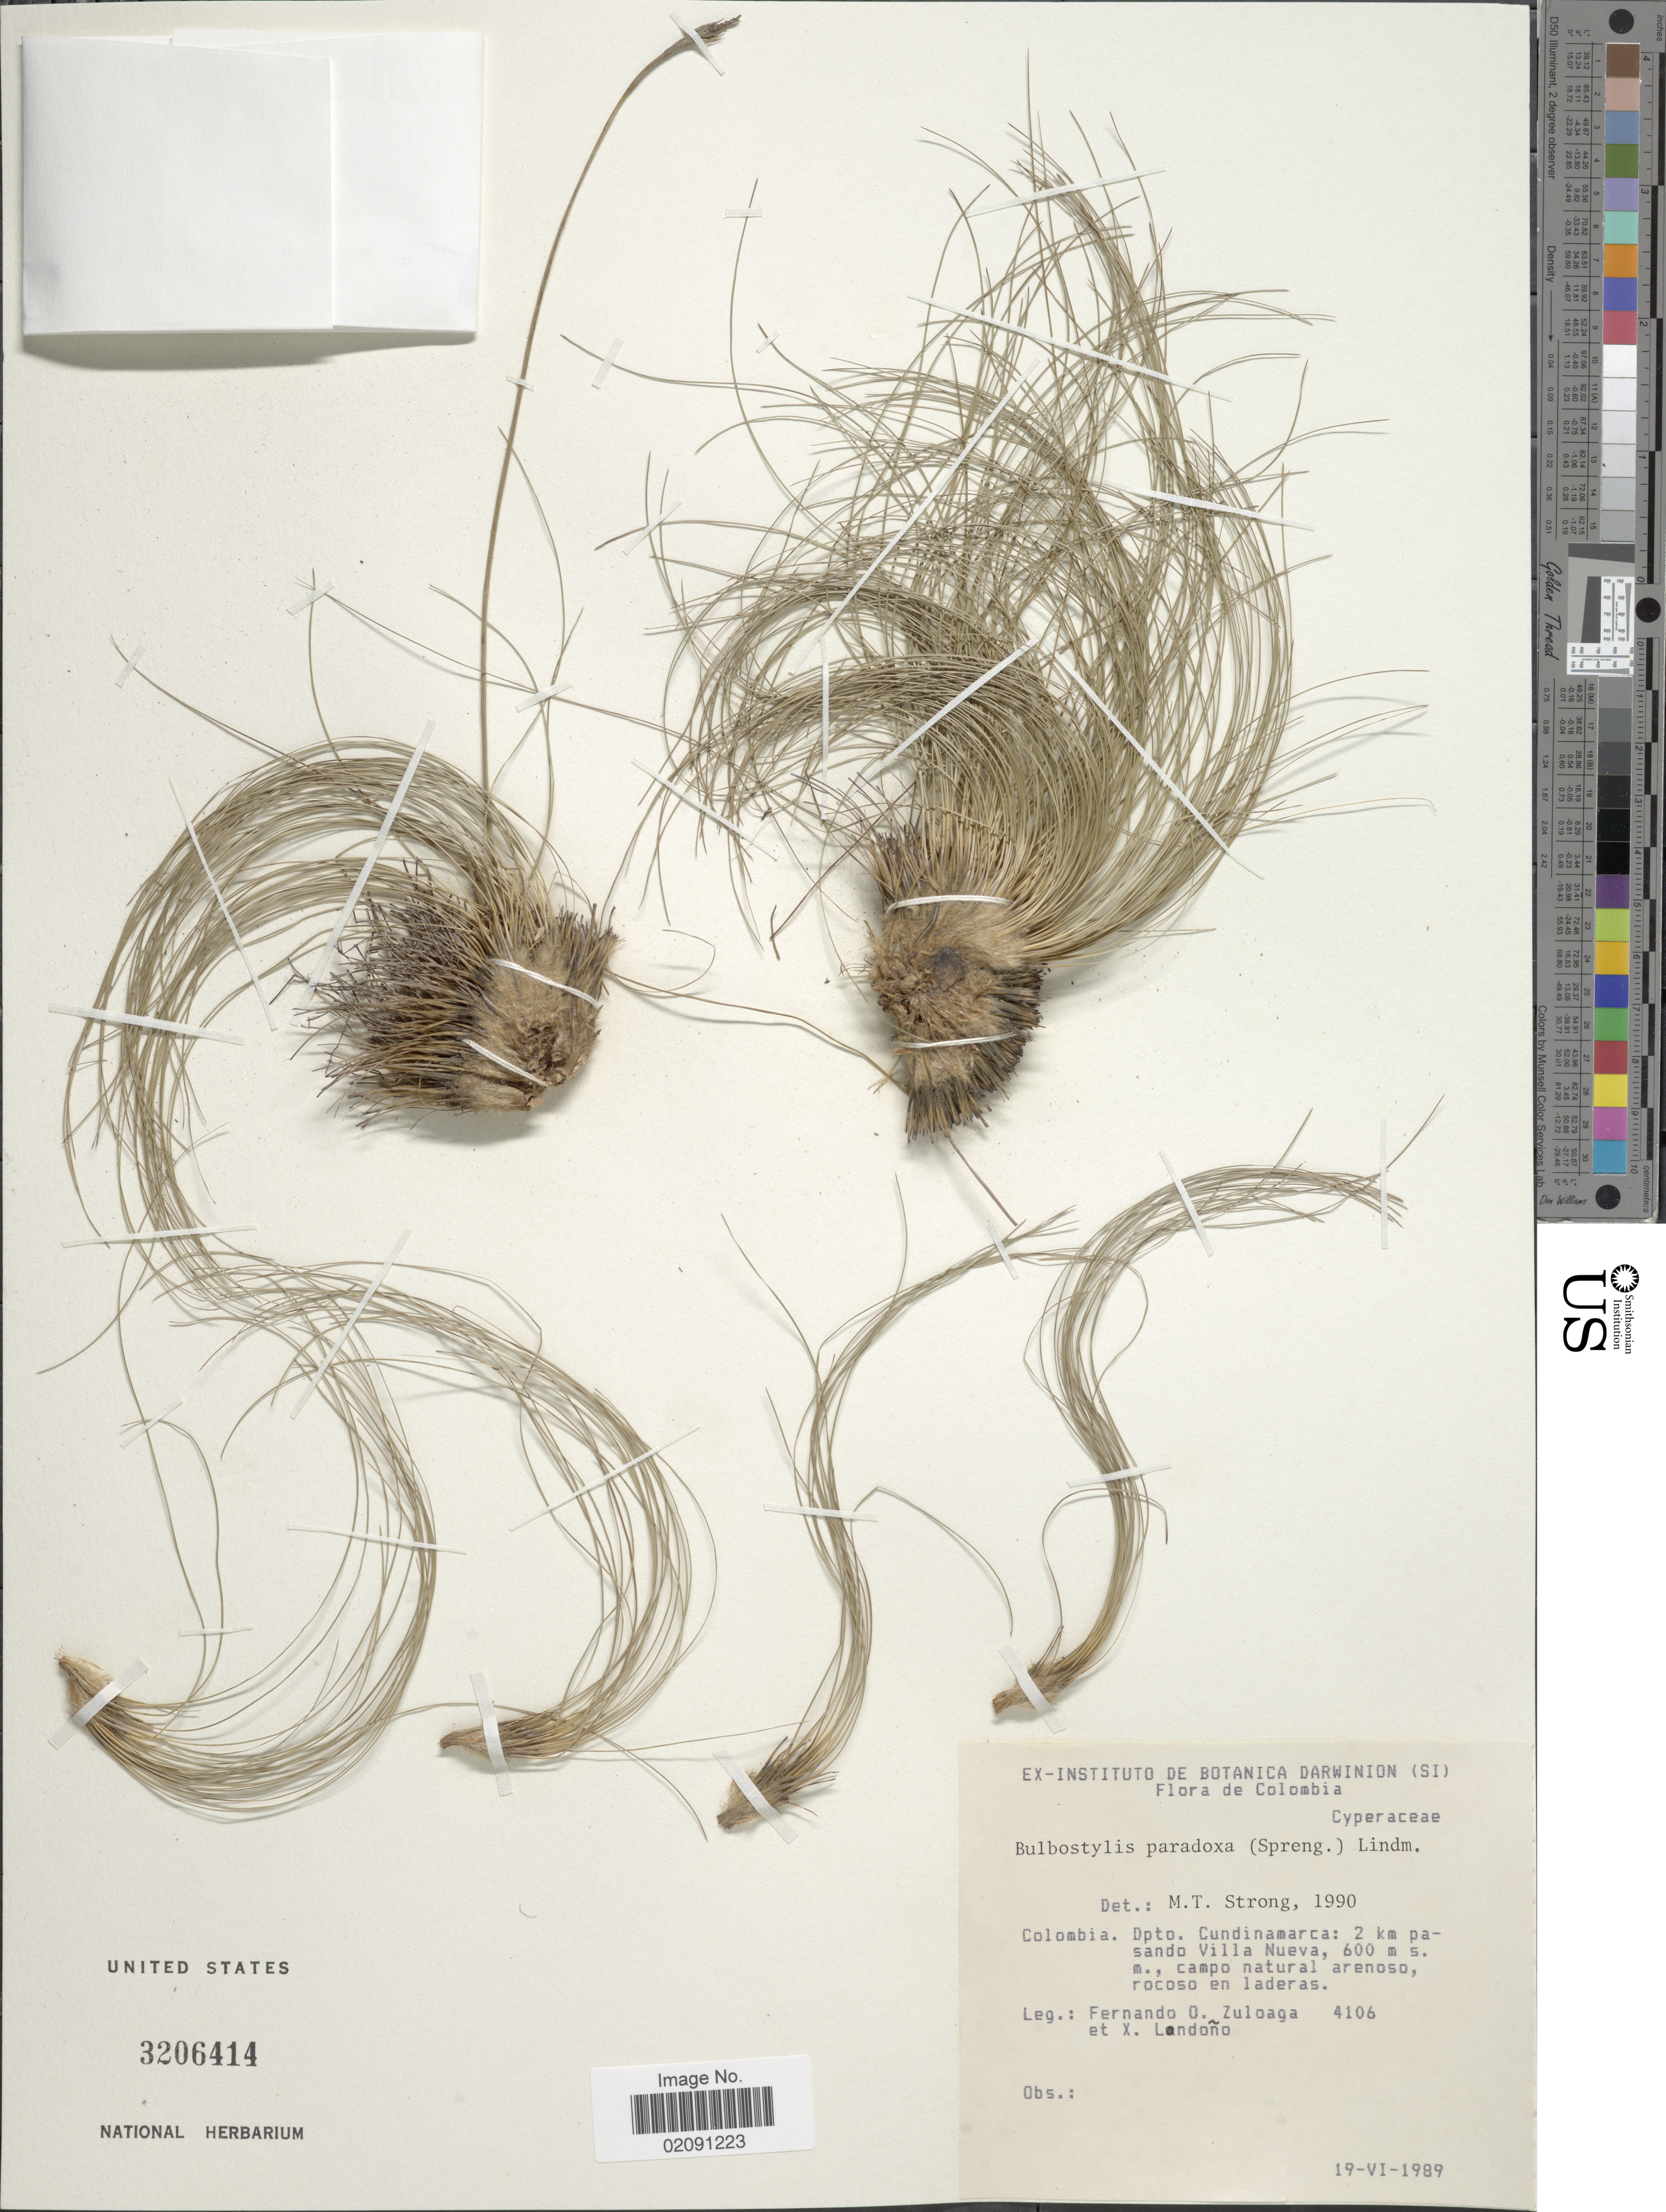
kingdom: Plantae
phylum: Tracheophyta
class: Liliopsida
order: Poales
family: Cyperaceae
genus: Bulbostylis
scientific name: Bulbostylis paradoxa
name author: (Spreng.) Lindm.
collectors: F. O. Zuloaga & X. Londoño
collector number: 4106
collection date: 1989-06-19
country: Colombia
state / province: Cundinamarca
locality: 2 km pasando Villa Nueva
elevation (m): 600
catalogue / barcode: US 3206414